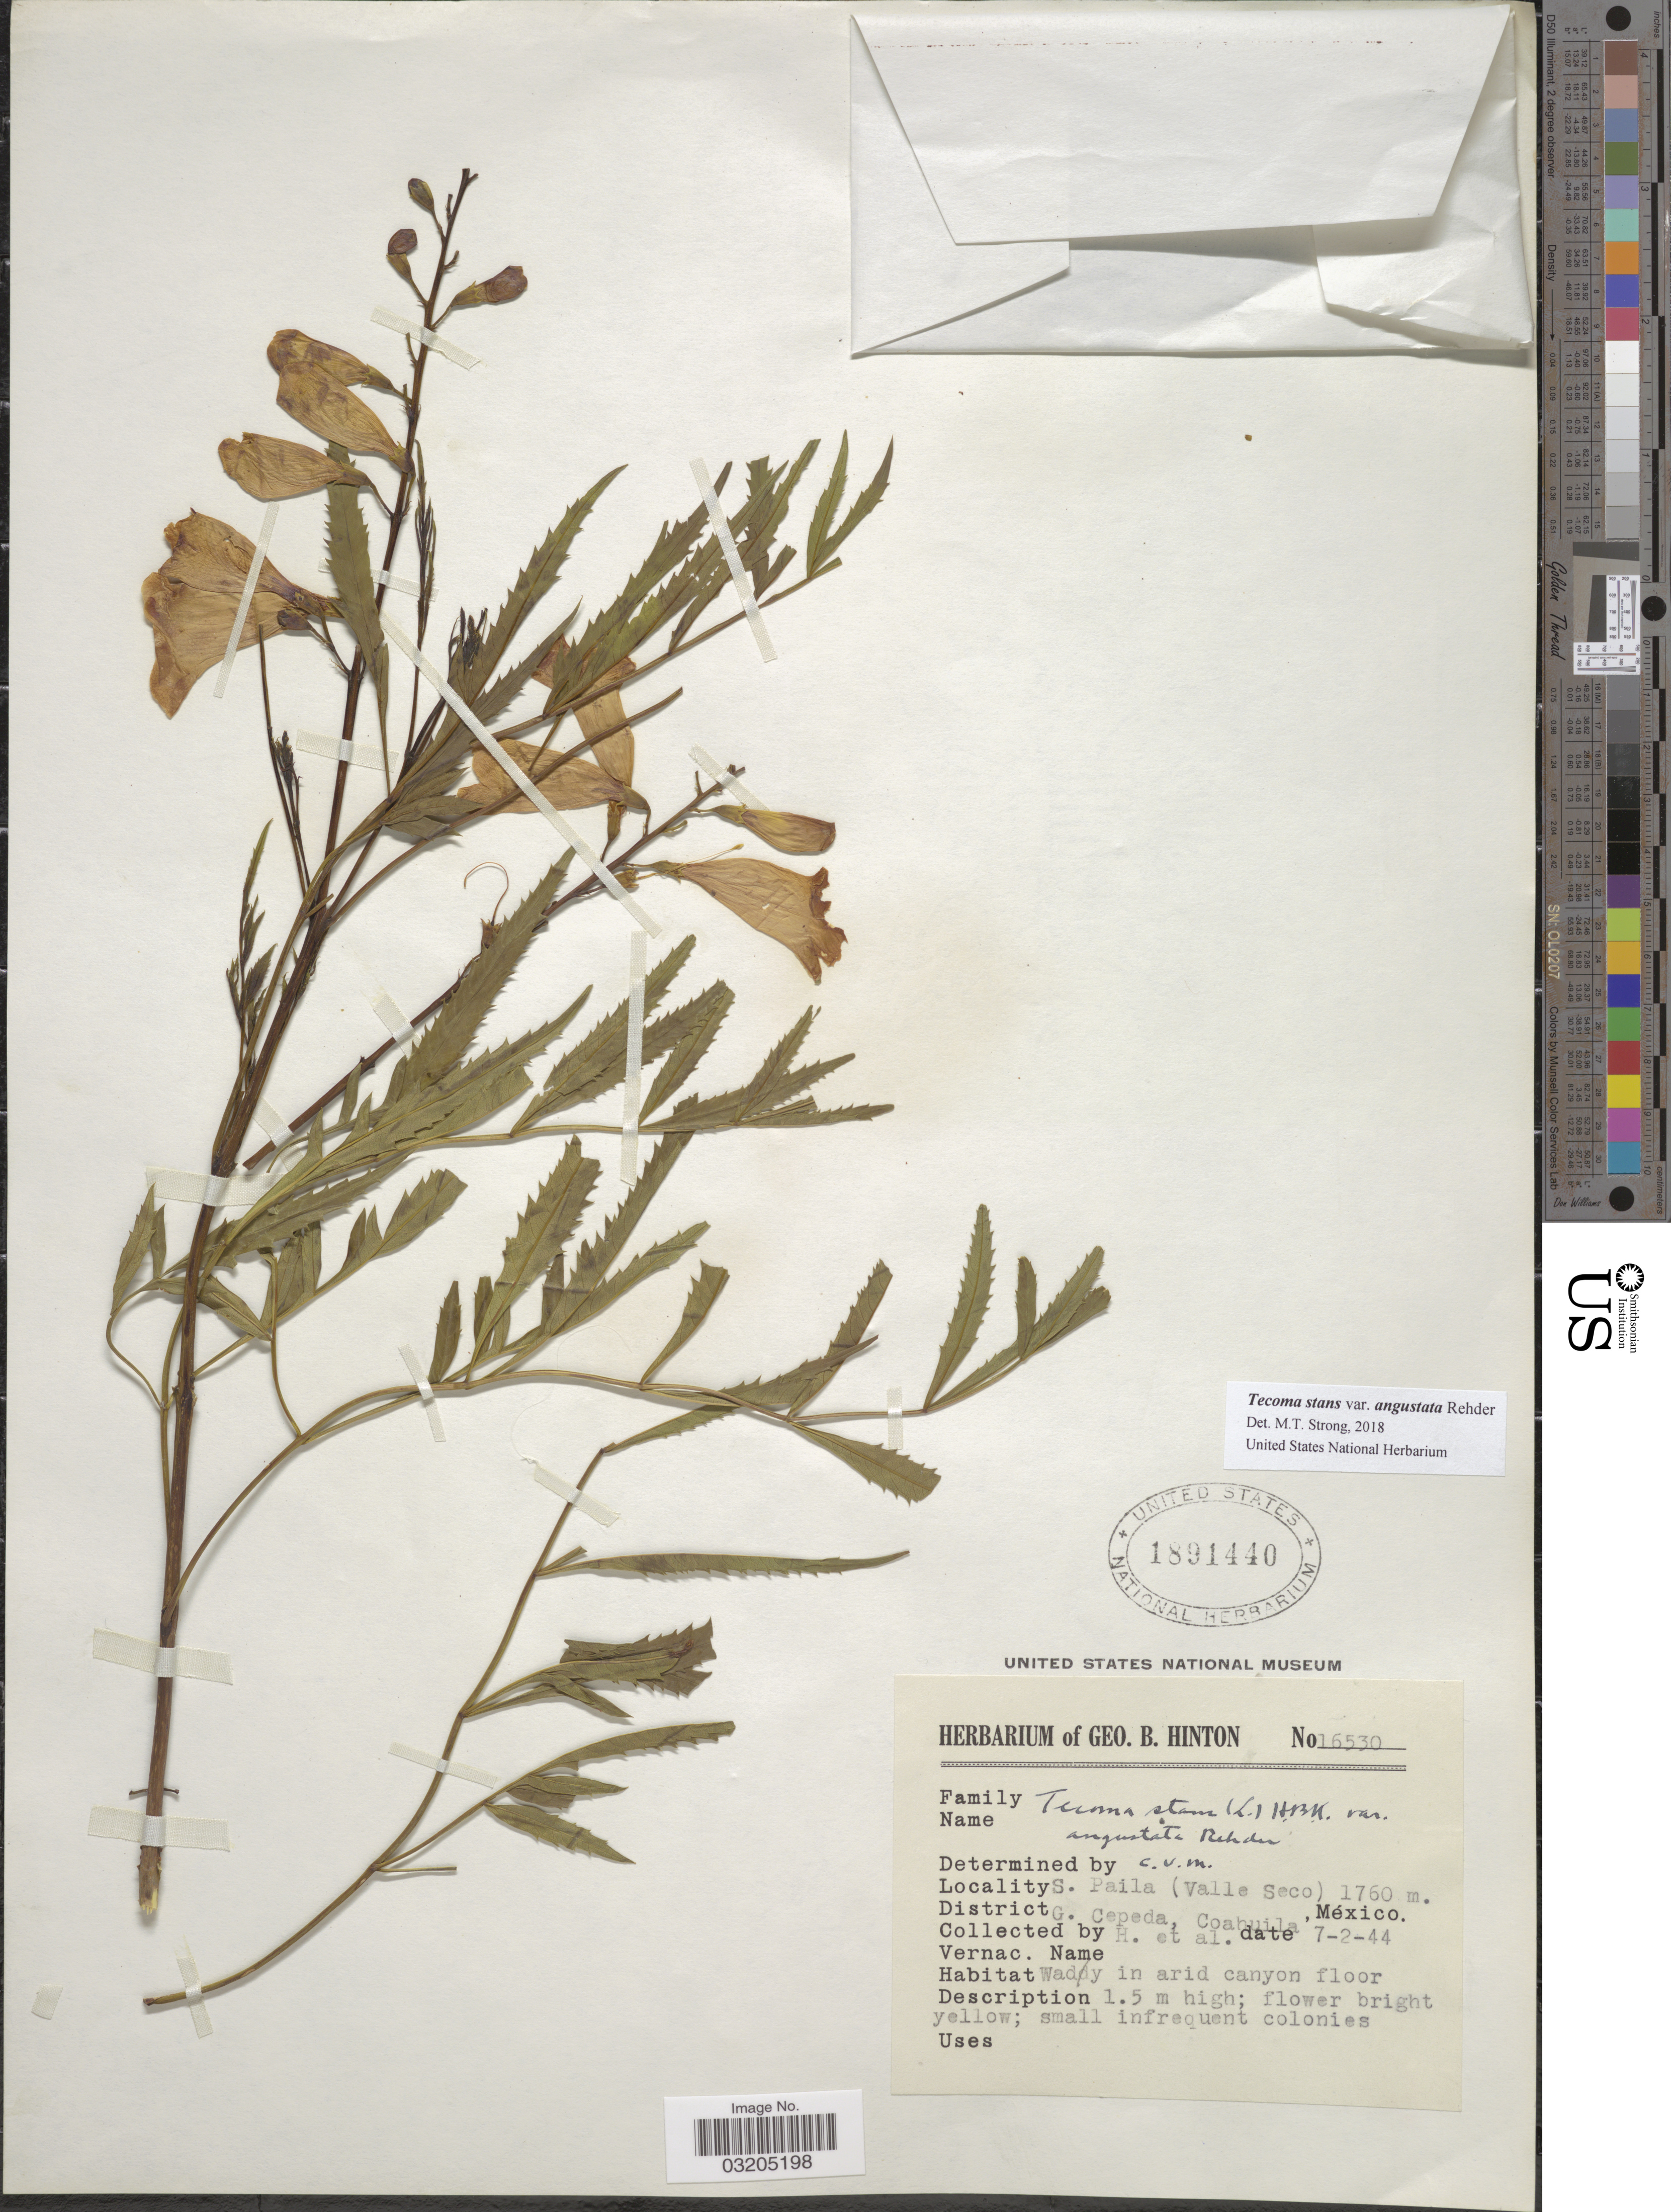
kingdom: Plantae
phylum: Tracheophyta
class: Magnoliopsida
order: Lamiales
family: Bignoniaceae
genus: Tecoma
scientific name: Tecoma stans var. angustata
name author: Rehder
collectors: G. B. Hinton & et al.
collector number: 16530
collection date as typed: Transcribed d/m/y: 7/2/44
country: Mexico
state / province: Coahuila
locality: S. Paila (Valle Seco). District G. Cepeda.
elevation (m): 1760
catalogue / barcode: US 1891440